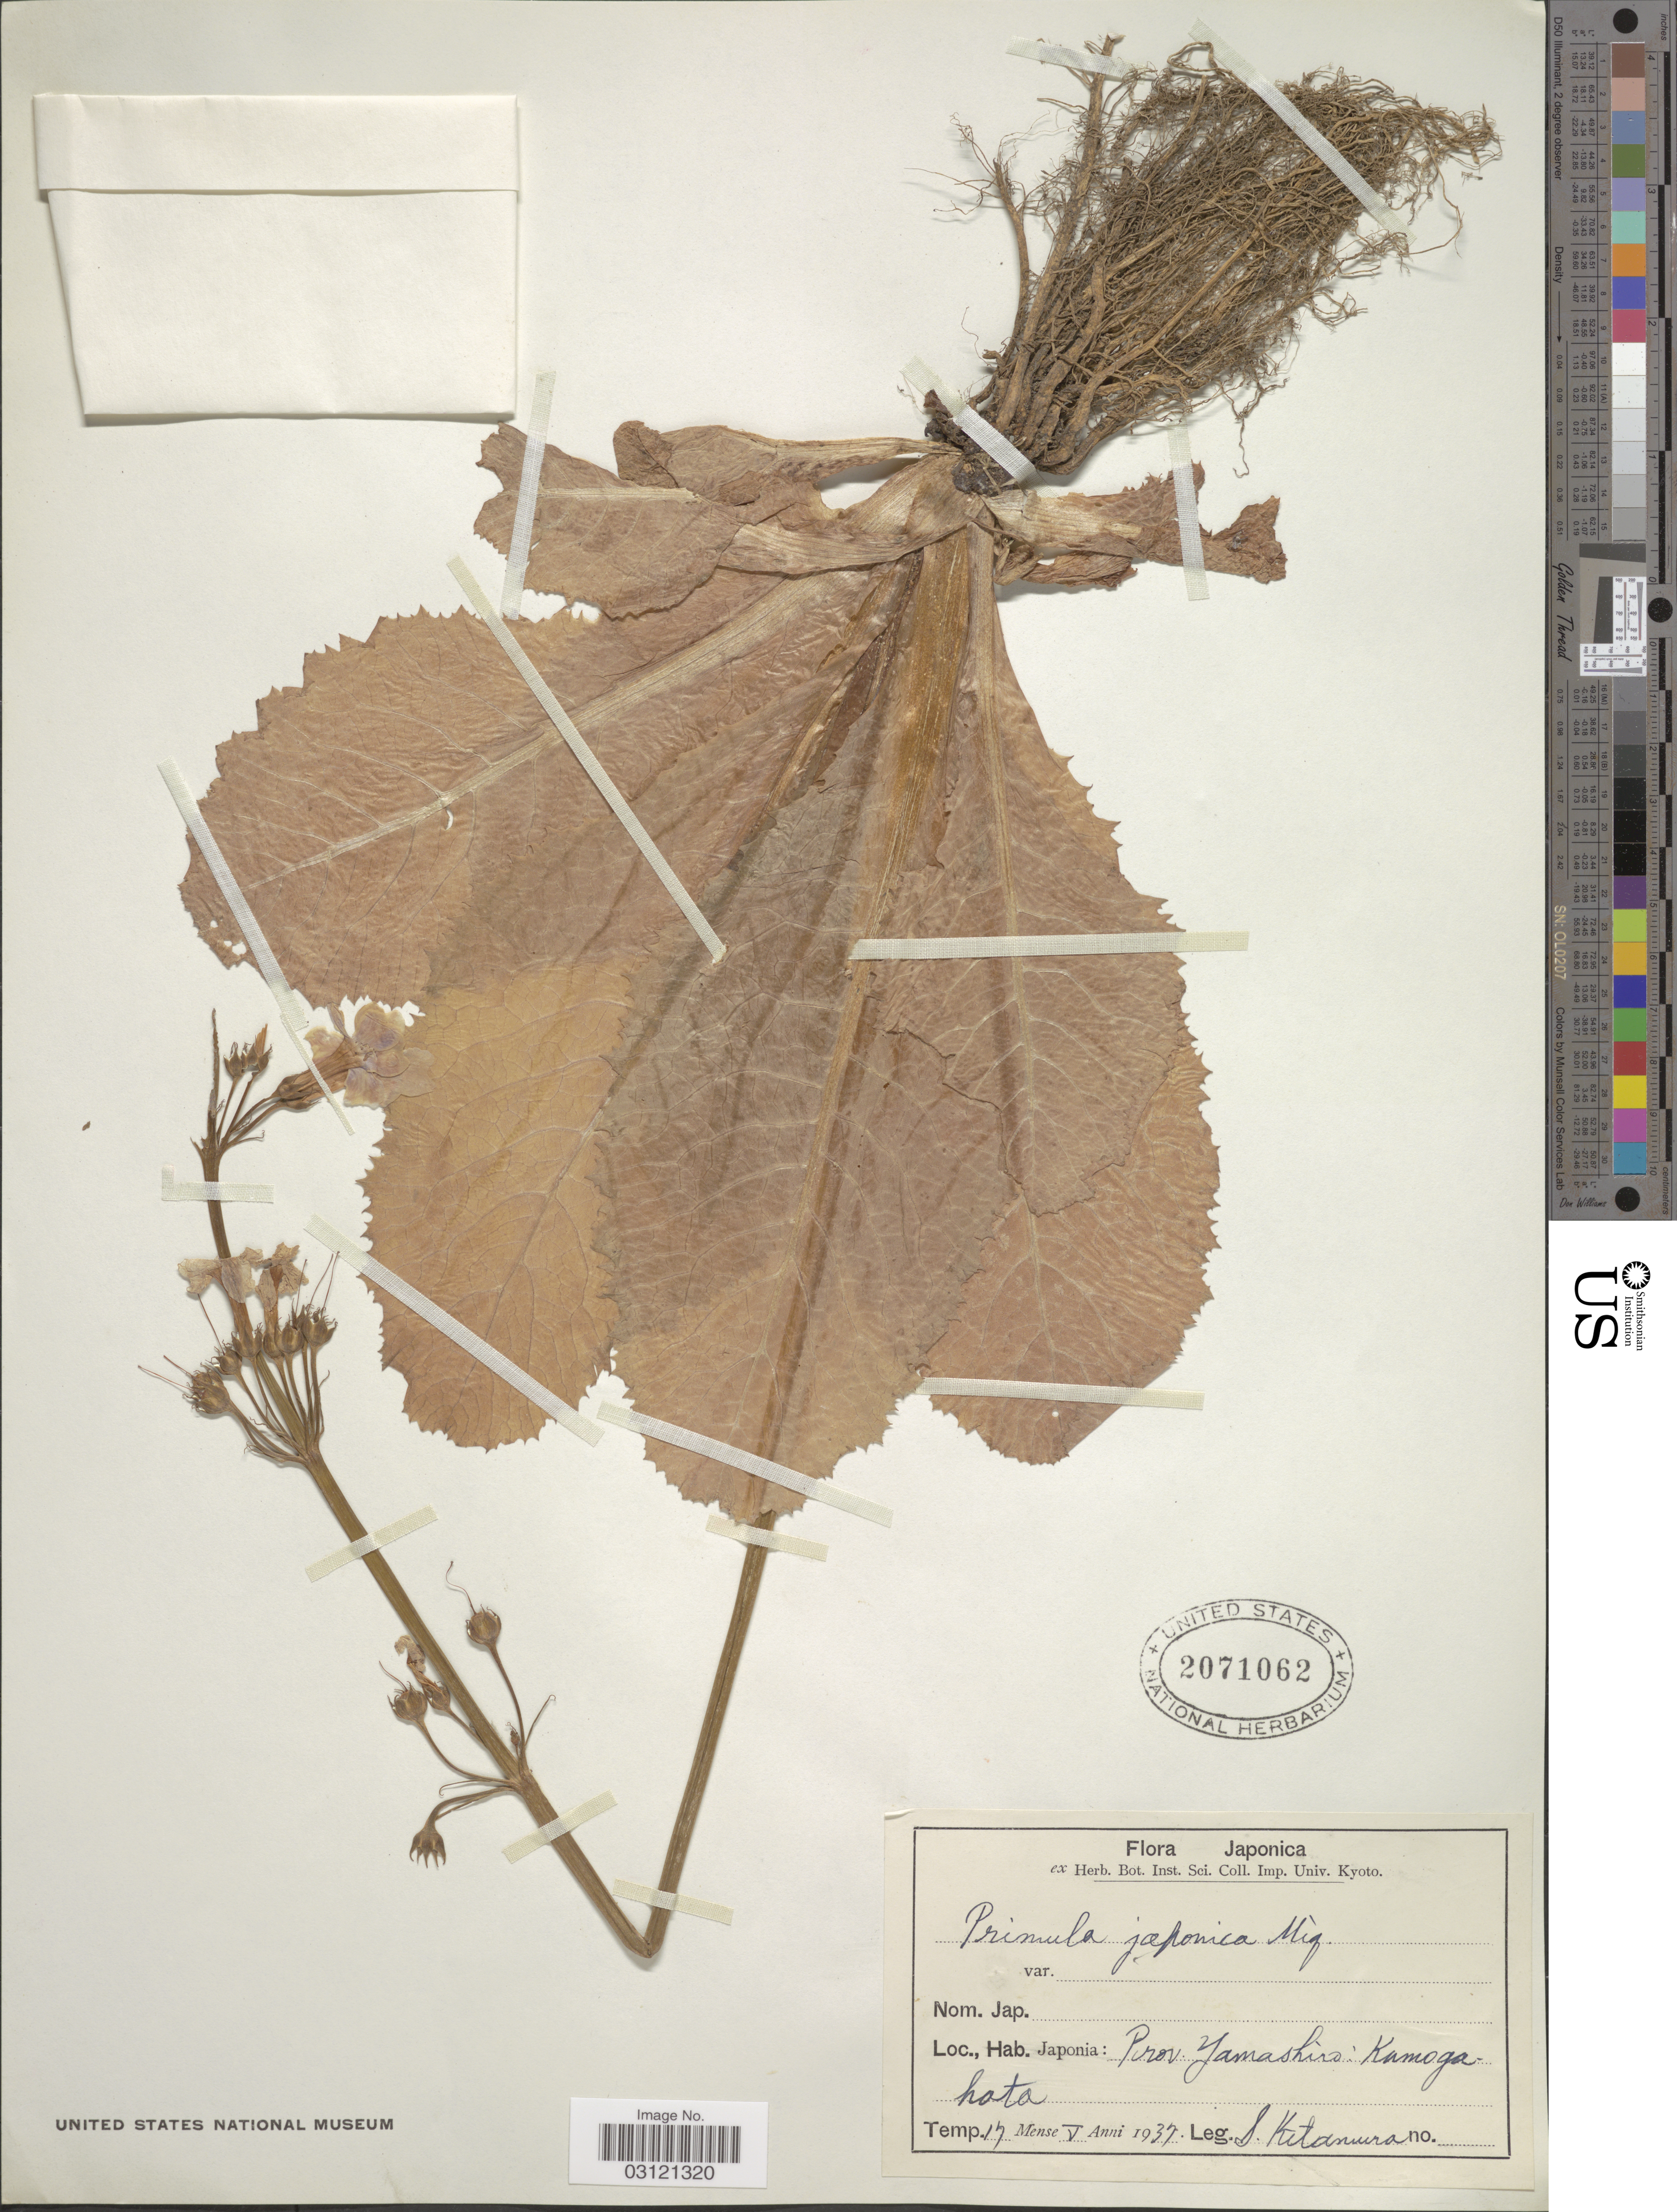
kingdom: Plantae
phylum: Tracheophyta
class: Magnoliopsida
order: Ericales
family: Primulaceae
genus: Primula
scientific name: Primula japonica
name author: A. Gray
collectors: S. Kitamura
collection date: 1937-05-17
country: Japan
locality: Japonia: Prov. Yamashiro: Kamogahota.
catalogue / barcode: US 2071062